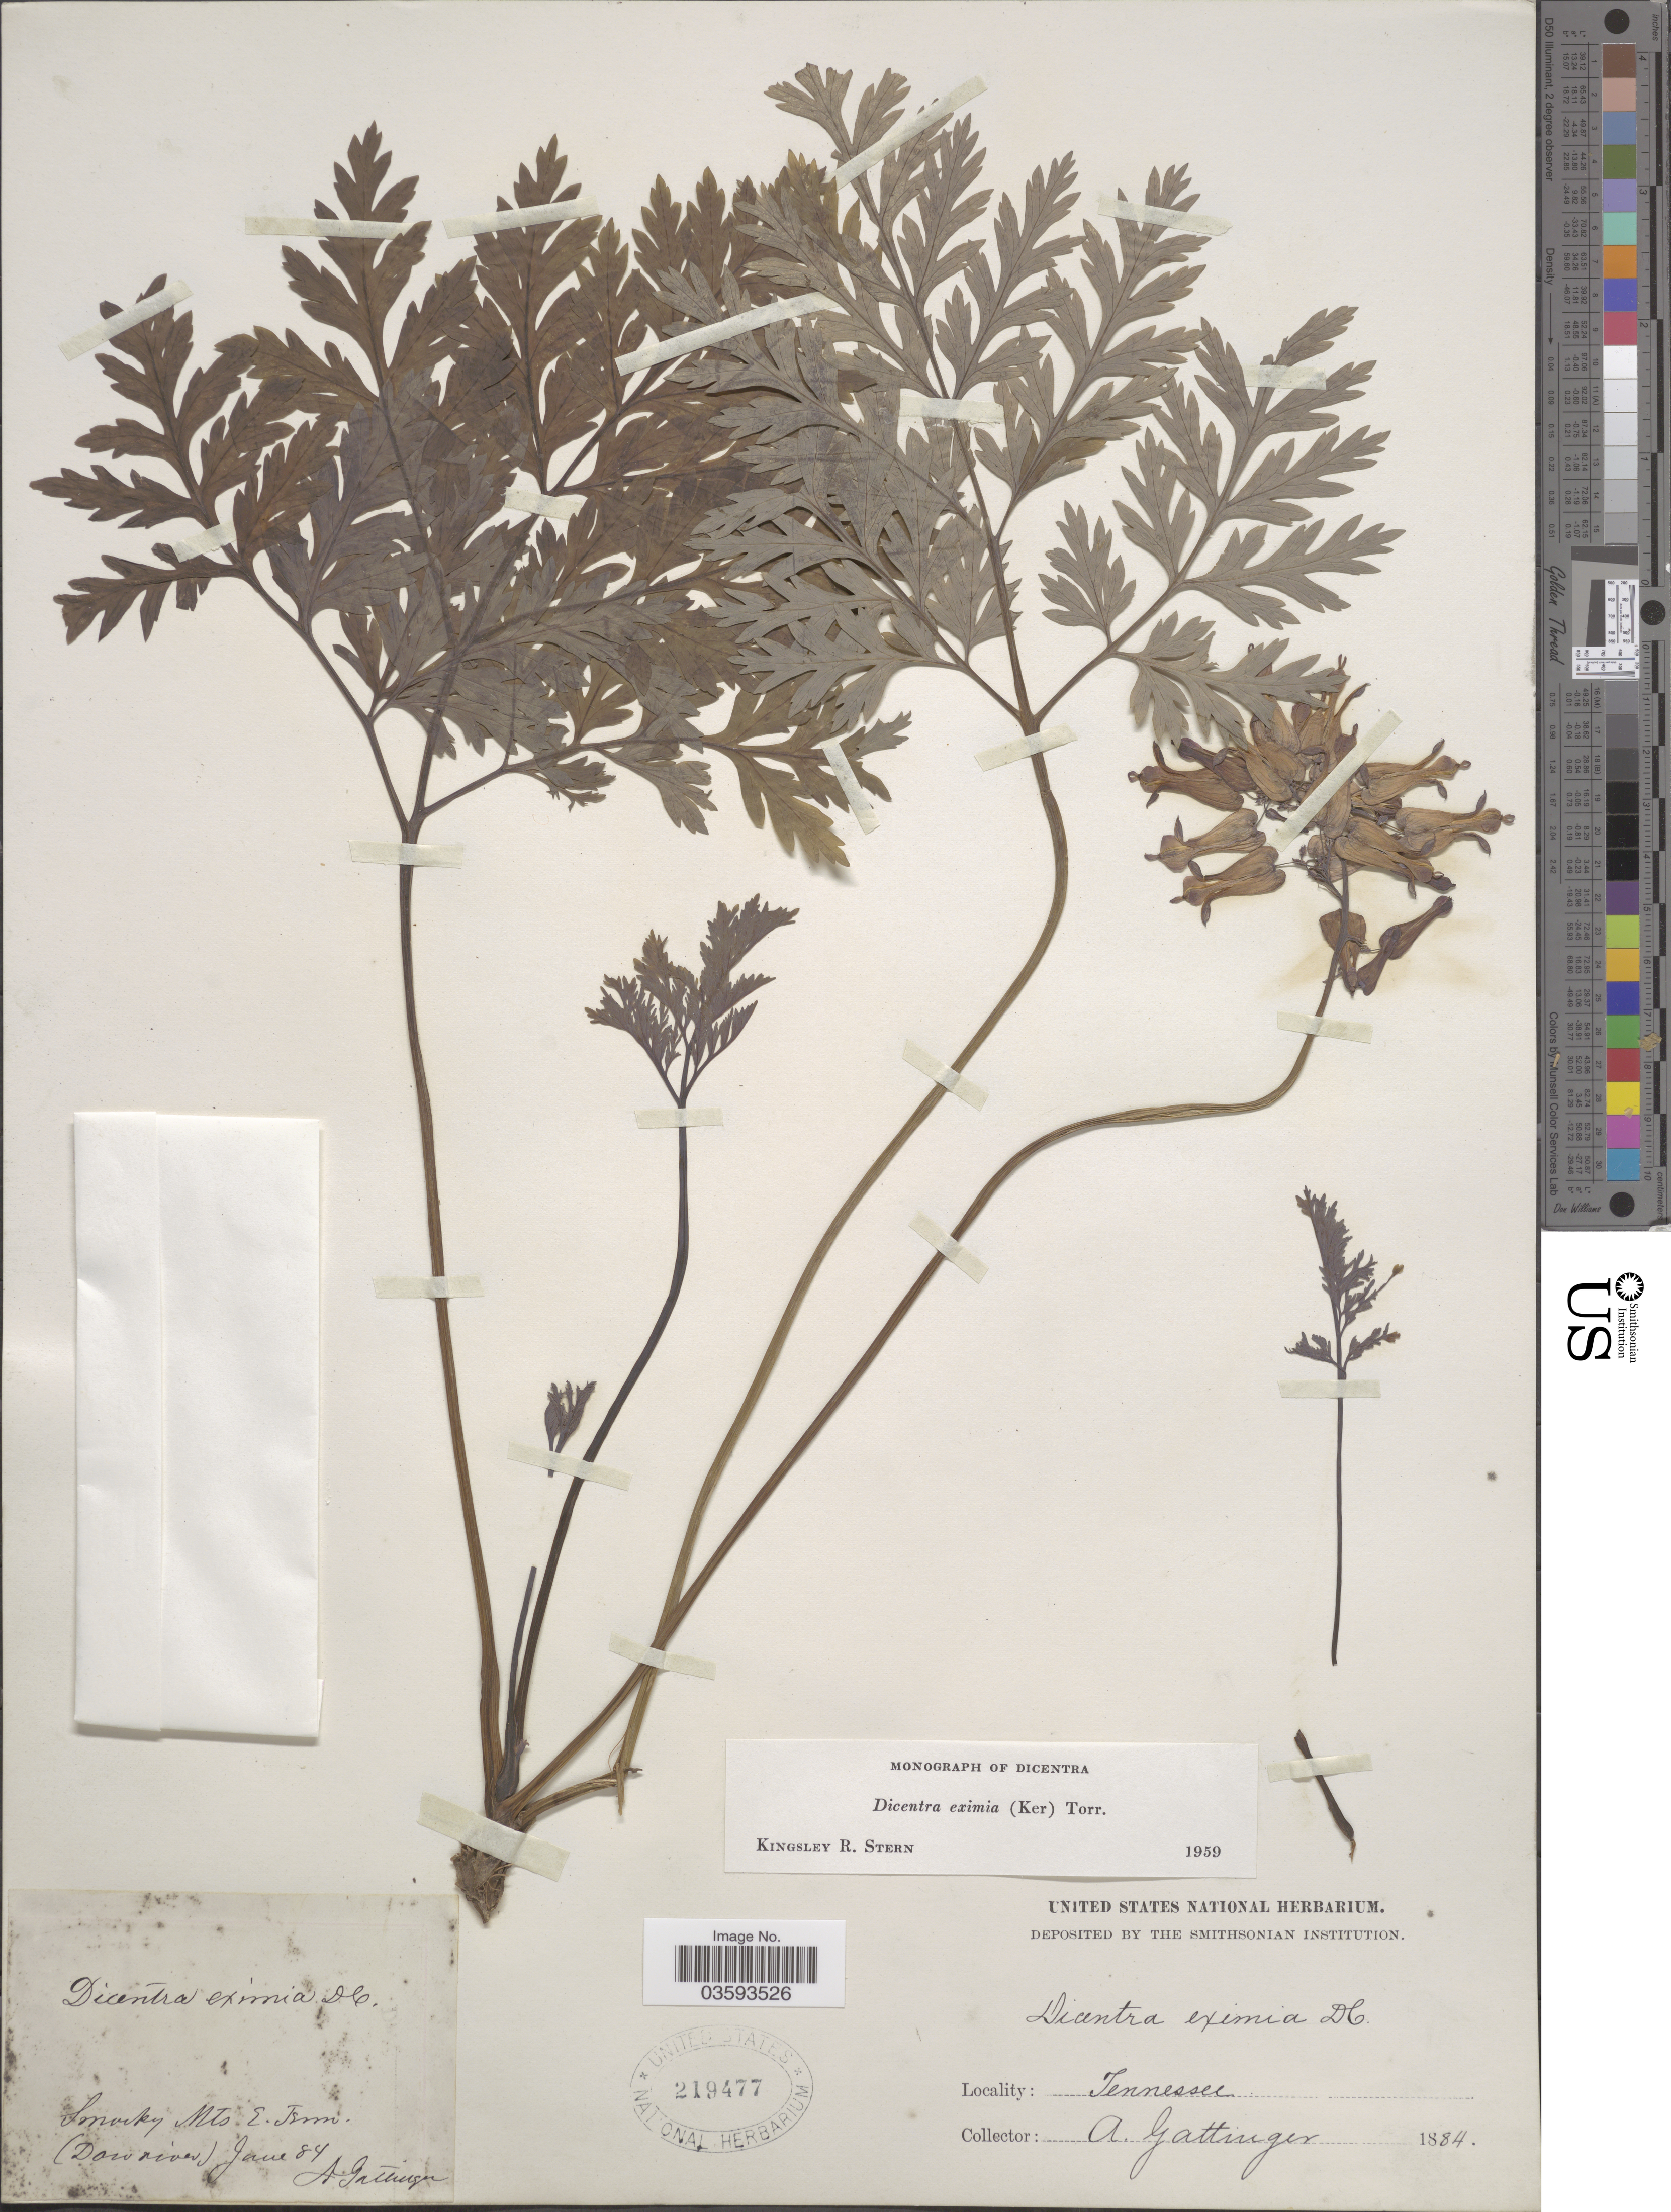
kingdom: Plantae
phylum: Tracheophyta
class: Magnoliopsida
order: Ranunculales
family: Papaveraceae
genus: Dicentra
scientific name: Dicentra eximia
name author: (Ker Gawl.) Torr.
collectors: A. Gattinger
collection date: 1884-06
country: United States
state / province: Tennessee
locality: Smoky Mts. E. Tenn. (Dow river).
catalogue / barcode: US 219477